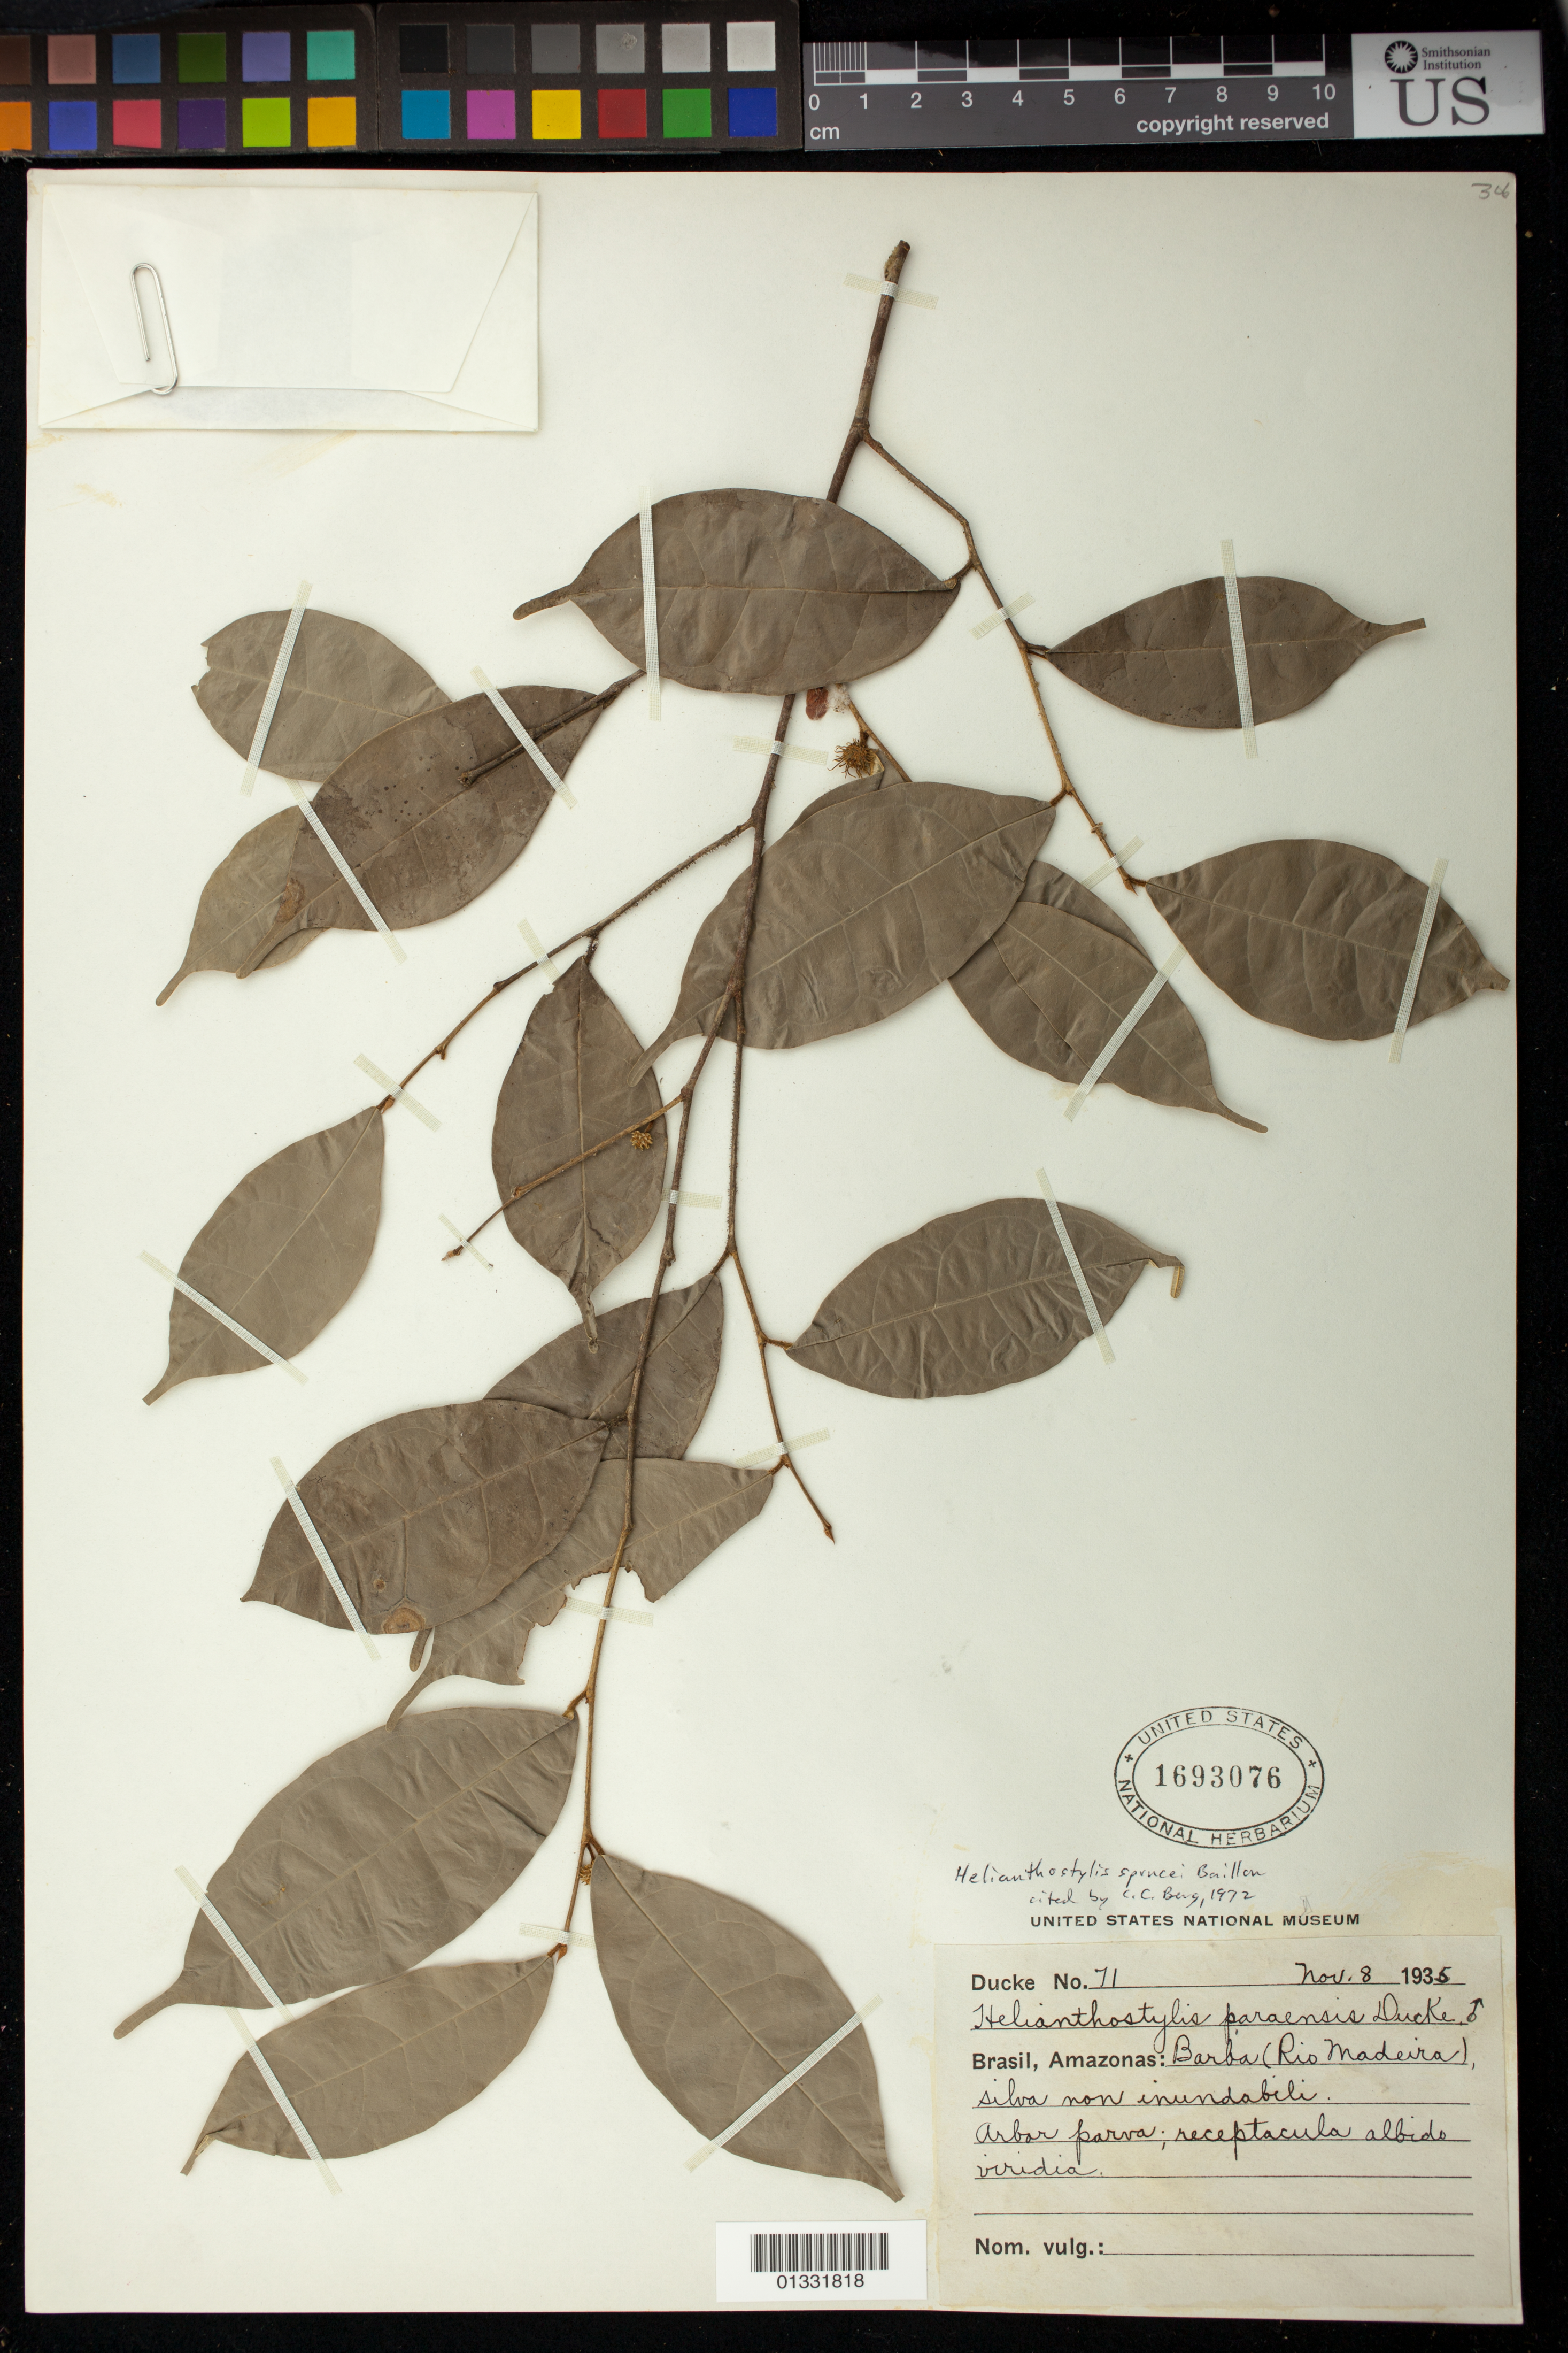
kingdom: Plantae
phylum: Tracheophyta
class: Magnoliopsida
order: Rosales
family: Moraceae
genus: Brosimum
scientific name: Brosimum sprucei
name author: (Baill.) E. M. Gardner & Zerega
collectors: A. Ducke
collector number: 71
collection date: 1935-11-08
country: Brazil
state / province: Amazonas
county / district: Borba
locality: Rio Madeira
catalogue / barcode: US 1693076